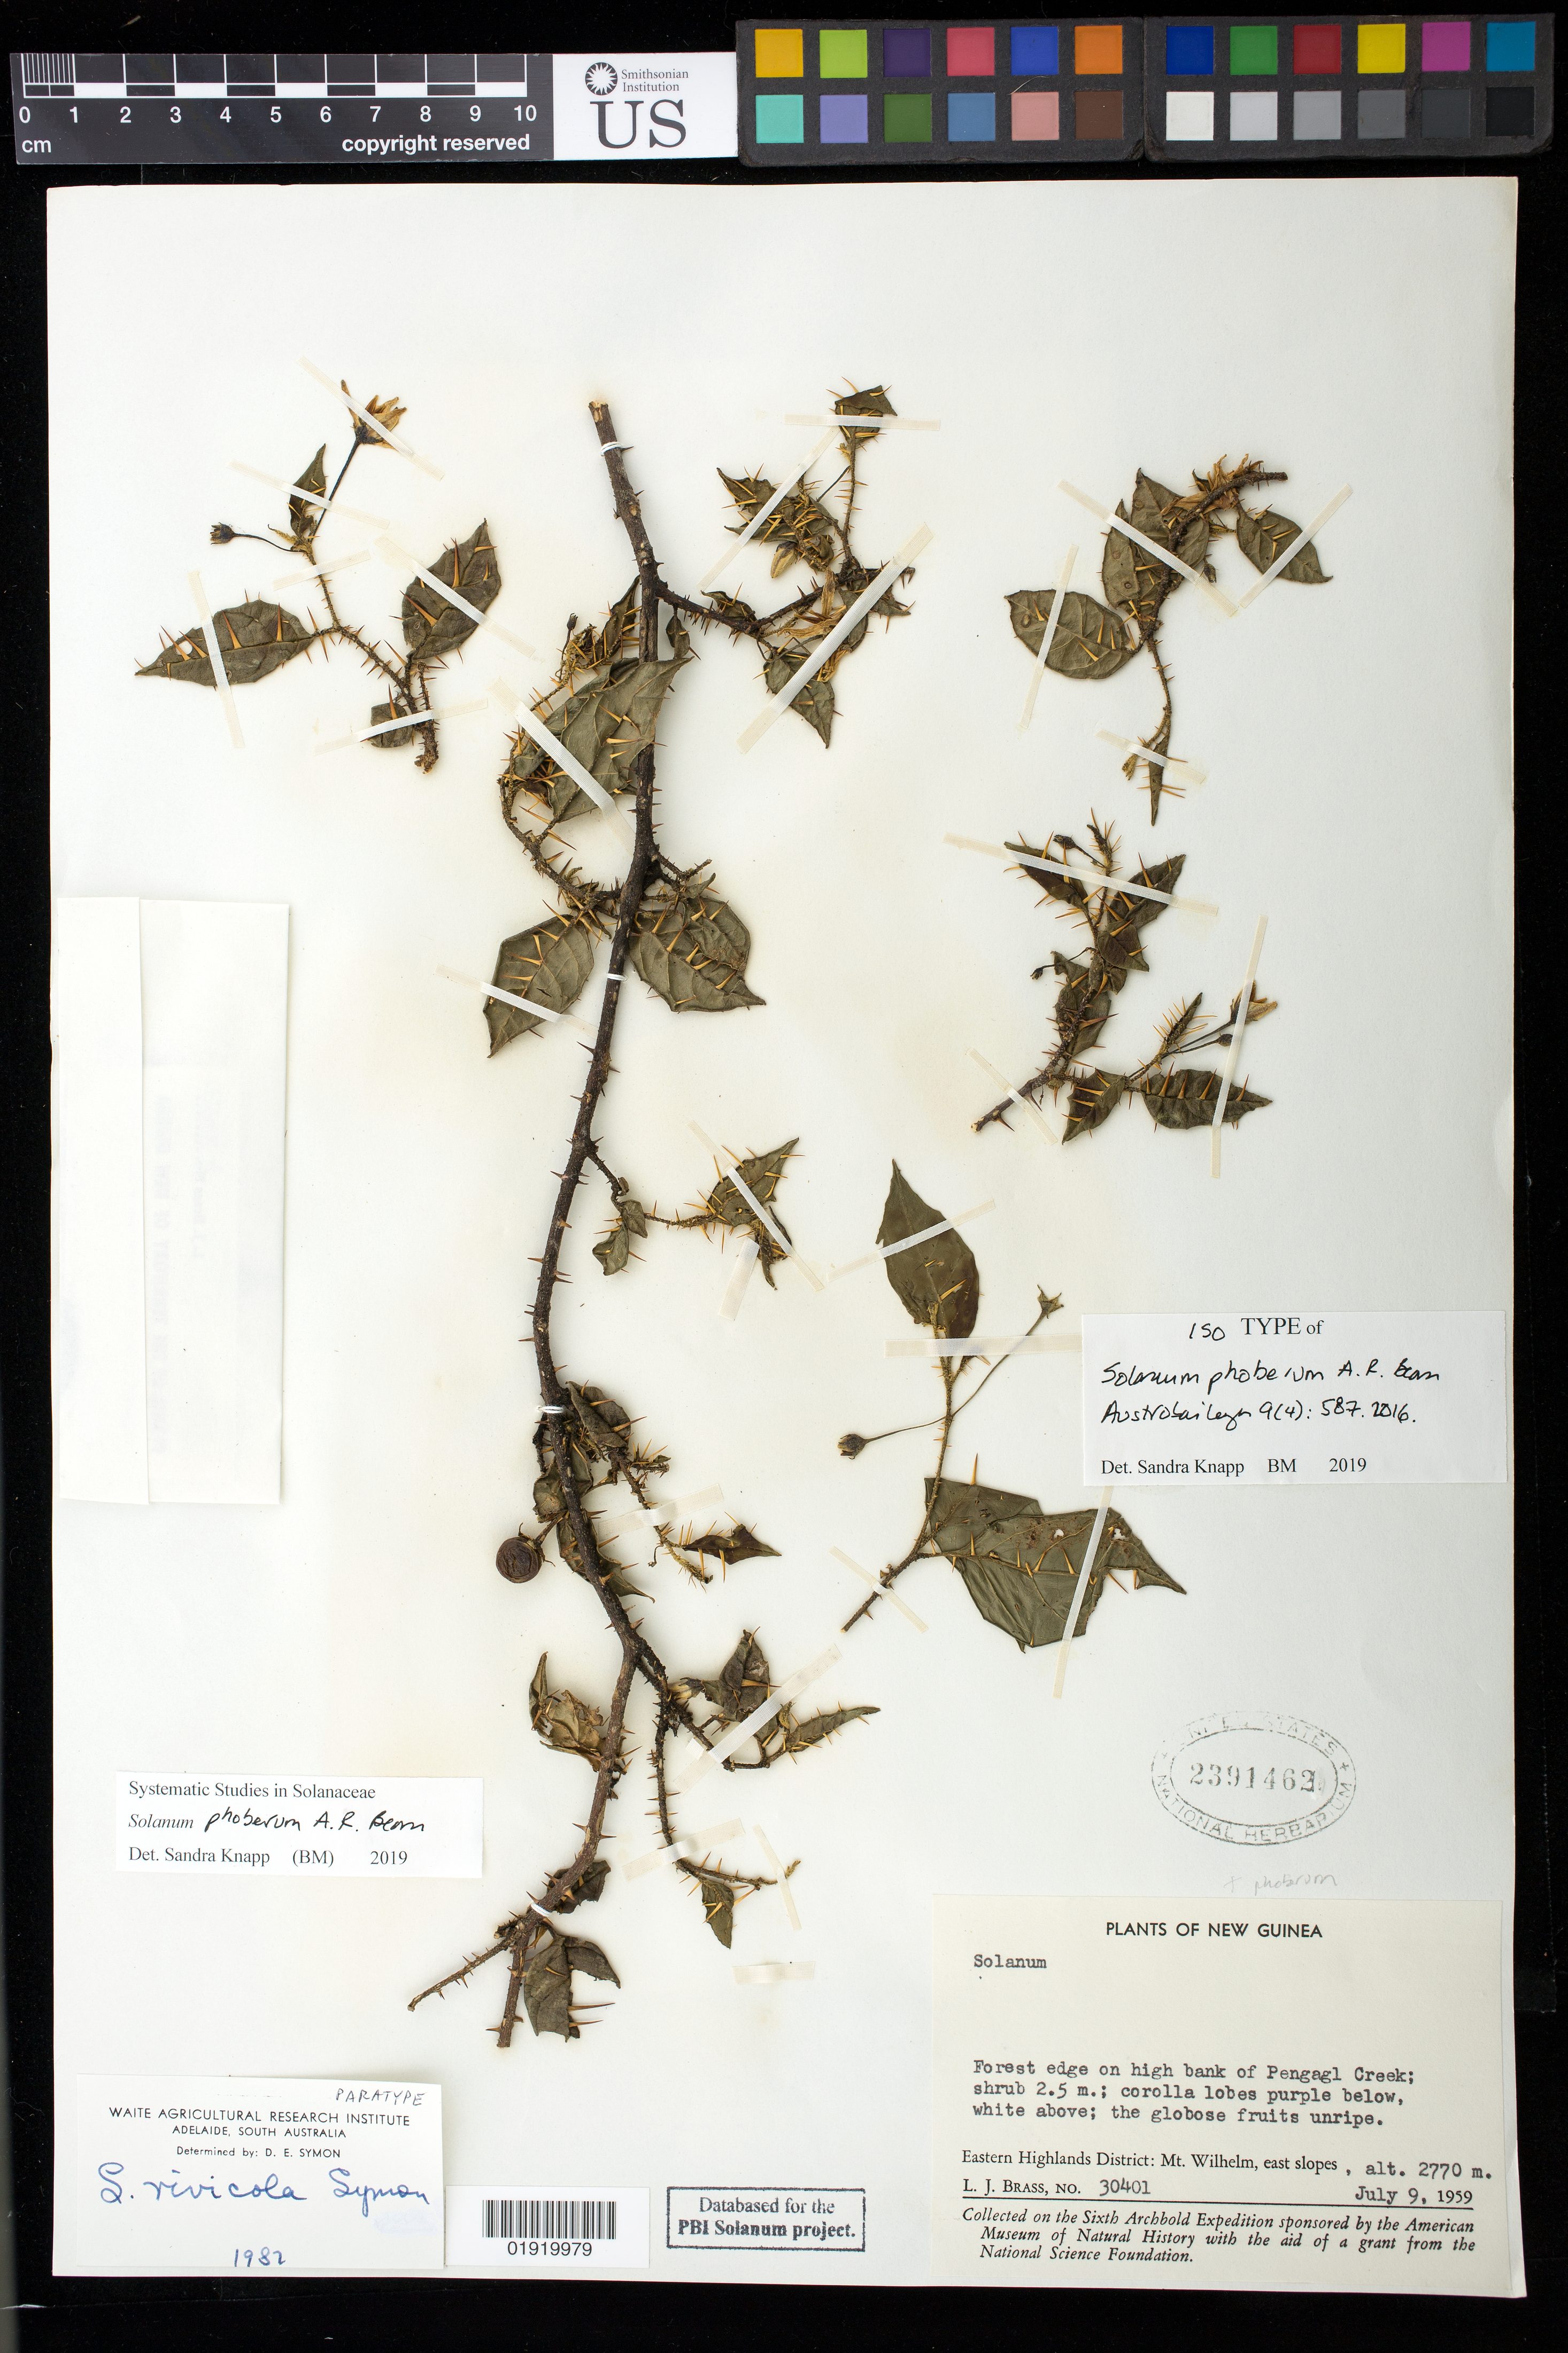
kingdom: Plantae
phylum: Tracheophyta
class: Magnoliopsida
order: Solanales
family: Solanaceae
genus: Solanum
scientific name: Solanum phoberum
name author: A.R. Bean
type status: Isotype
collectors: L. J. Brass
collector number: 30401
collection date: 1959-07-09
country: Papua New Guinea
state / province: Eastern Highlands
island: New Guinea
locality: Eastern Highlands District: Mt. Wilhelm, east slopes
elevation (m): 2770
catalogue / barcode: US 2391462